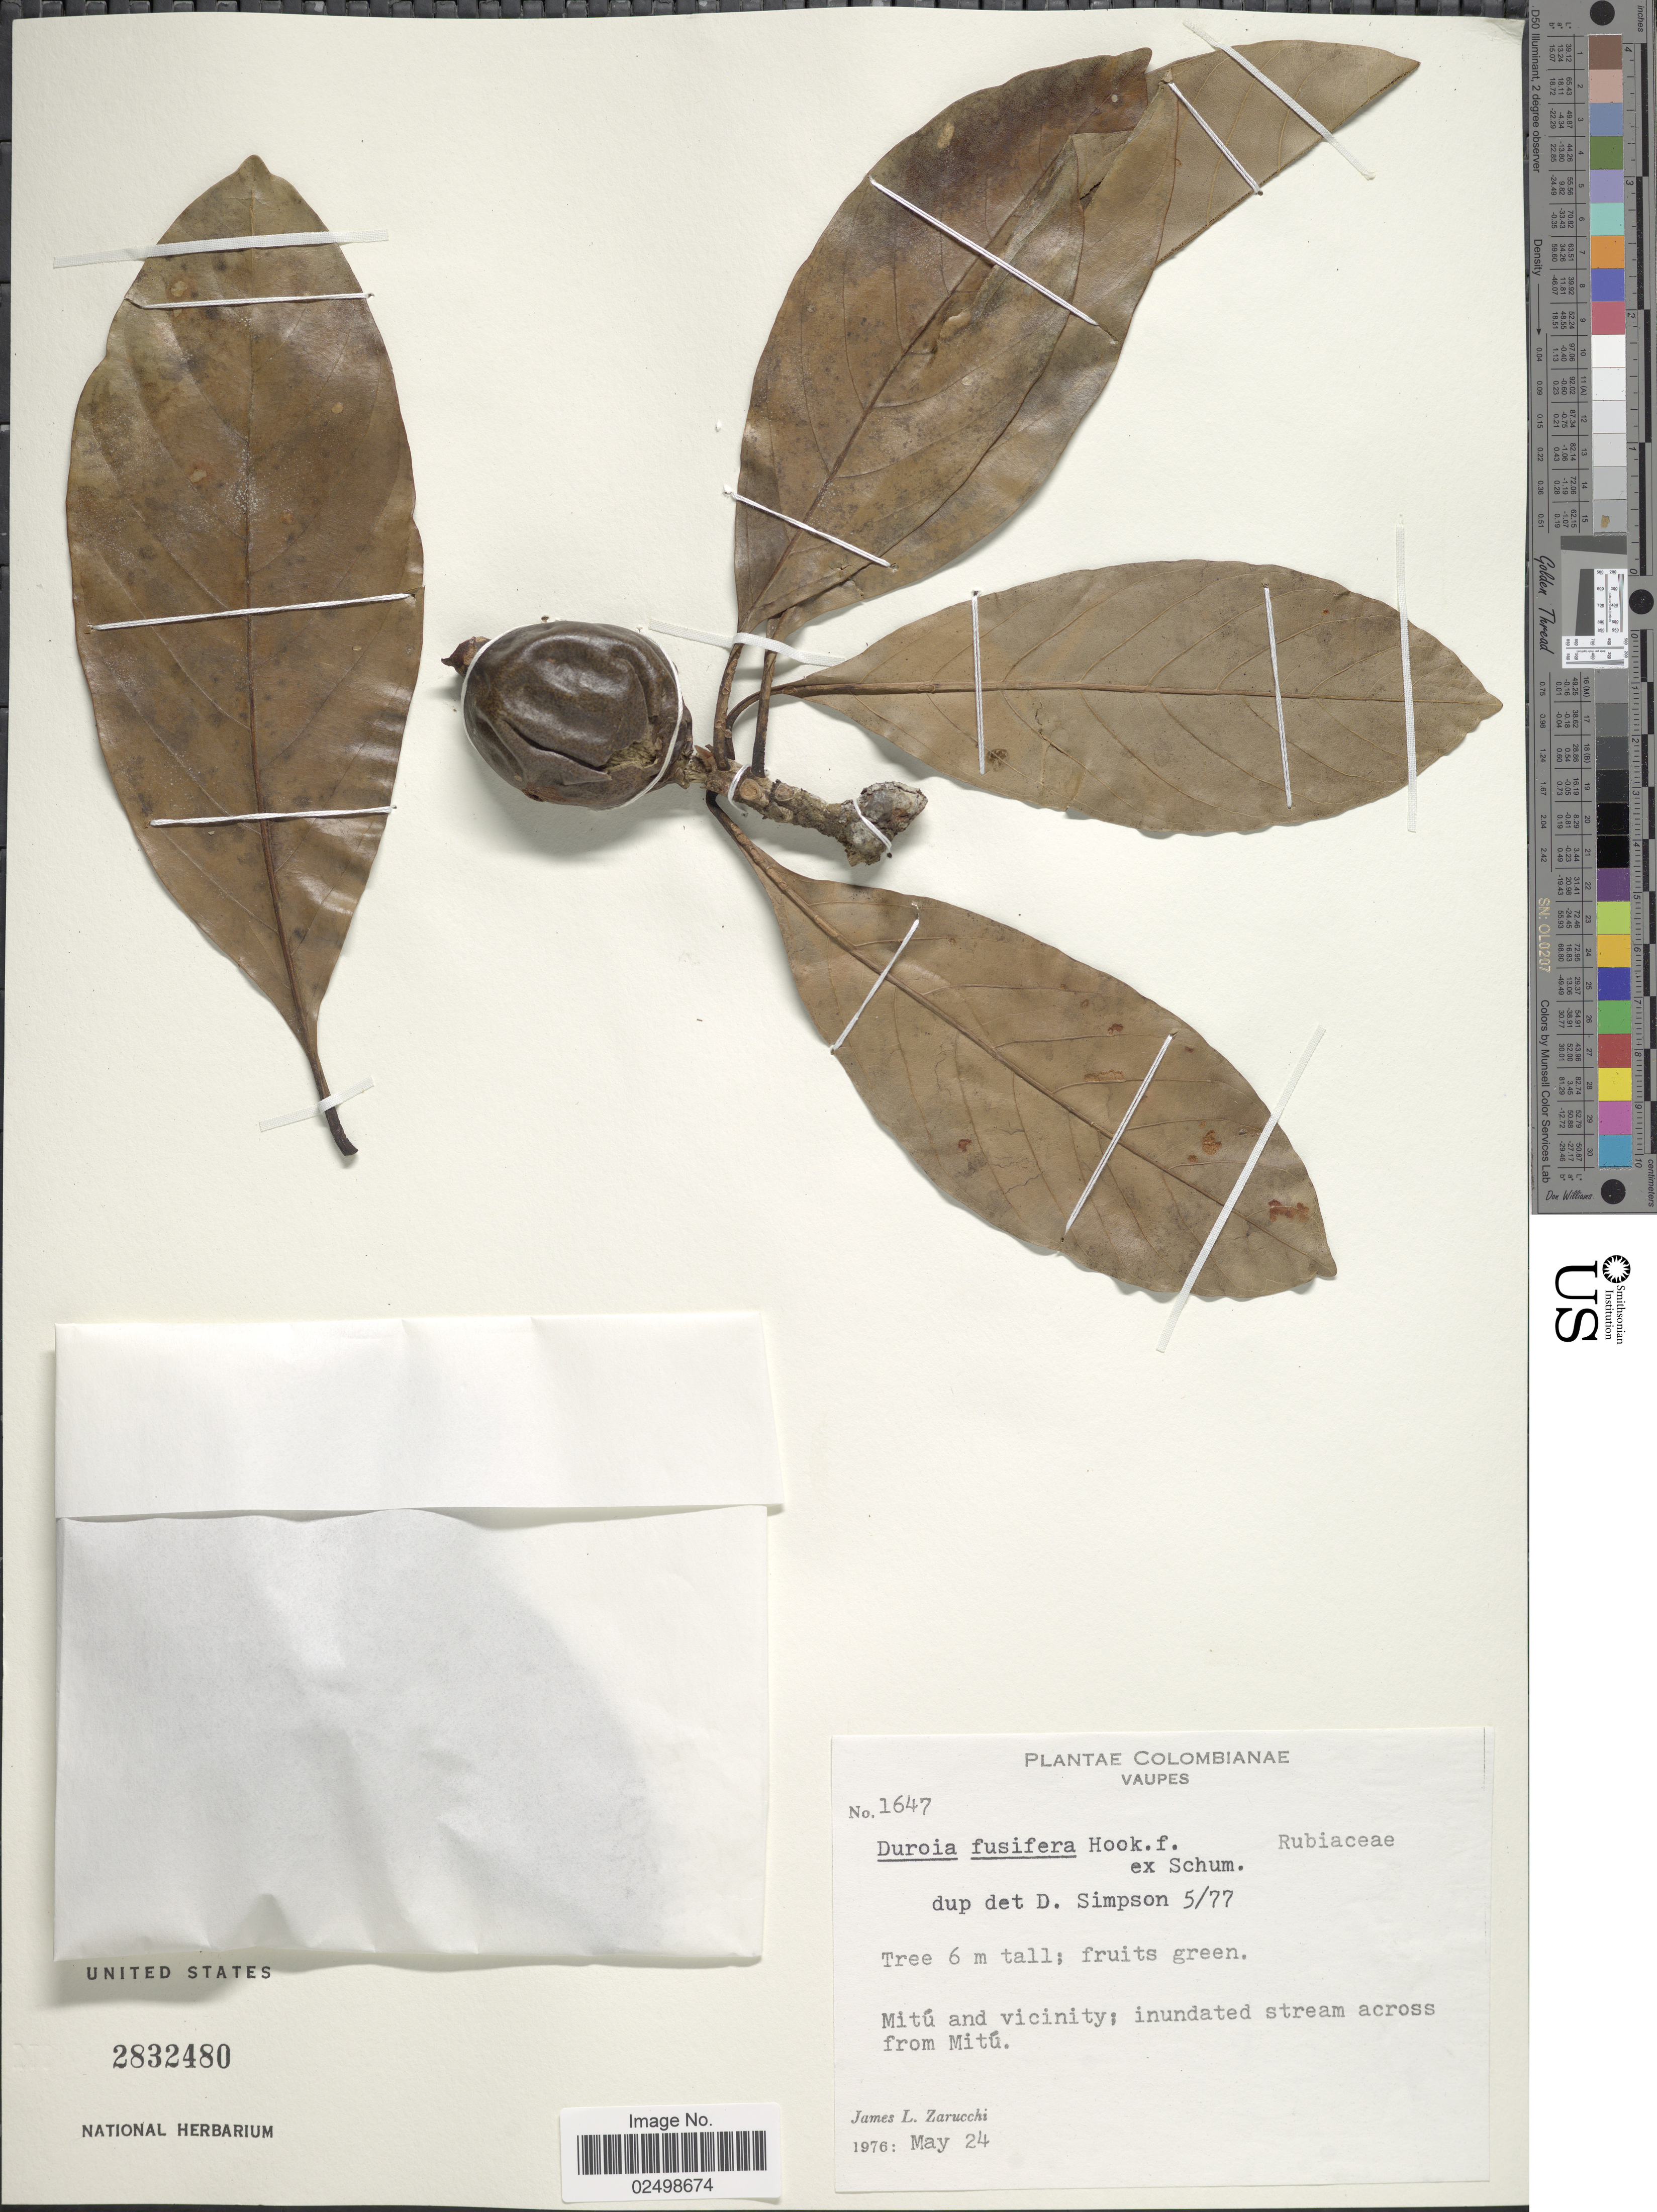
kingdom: Plantae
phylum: Tracheophyta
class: Magnoliopsida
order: Gentianales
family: Rubiaceae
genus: Duroia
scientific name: Duroia fusifera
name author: Spruce ex K. Schum.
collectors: J. L. Zarucchi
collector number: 1647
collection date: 1976-05-24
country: Colombia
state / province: Vaupés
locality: Mitu and vicinity; inundated streams across from Mitu.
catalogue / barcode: US 2832480